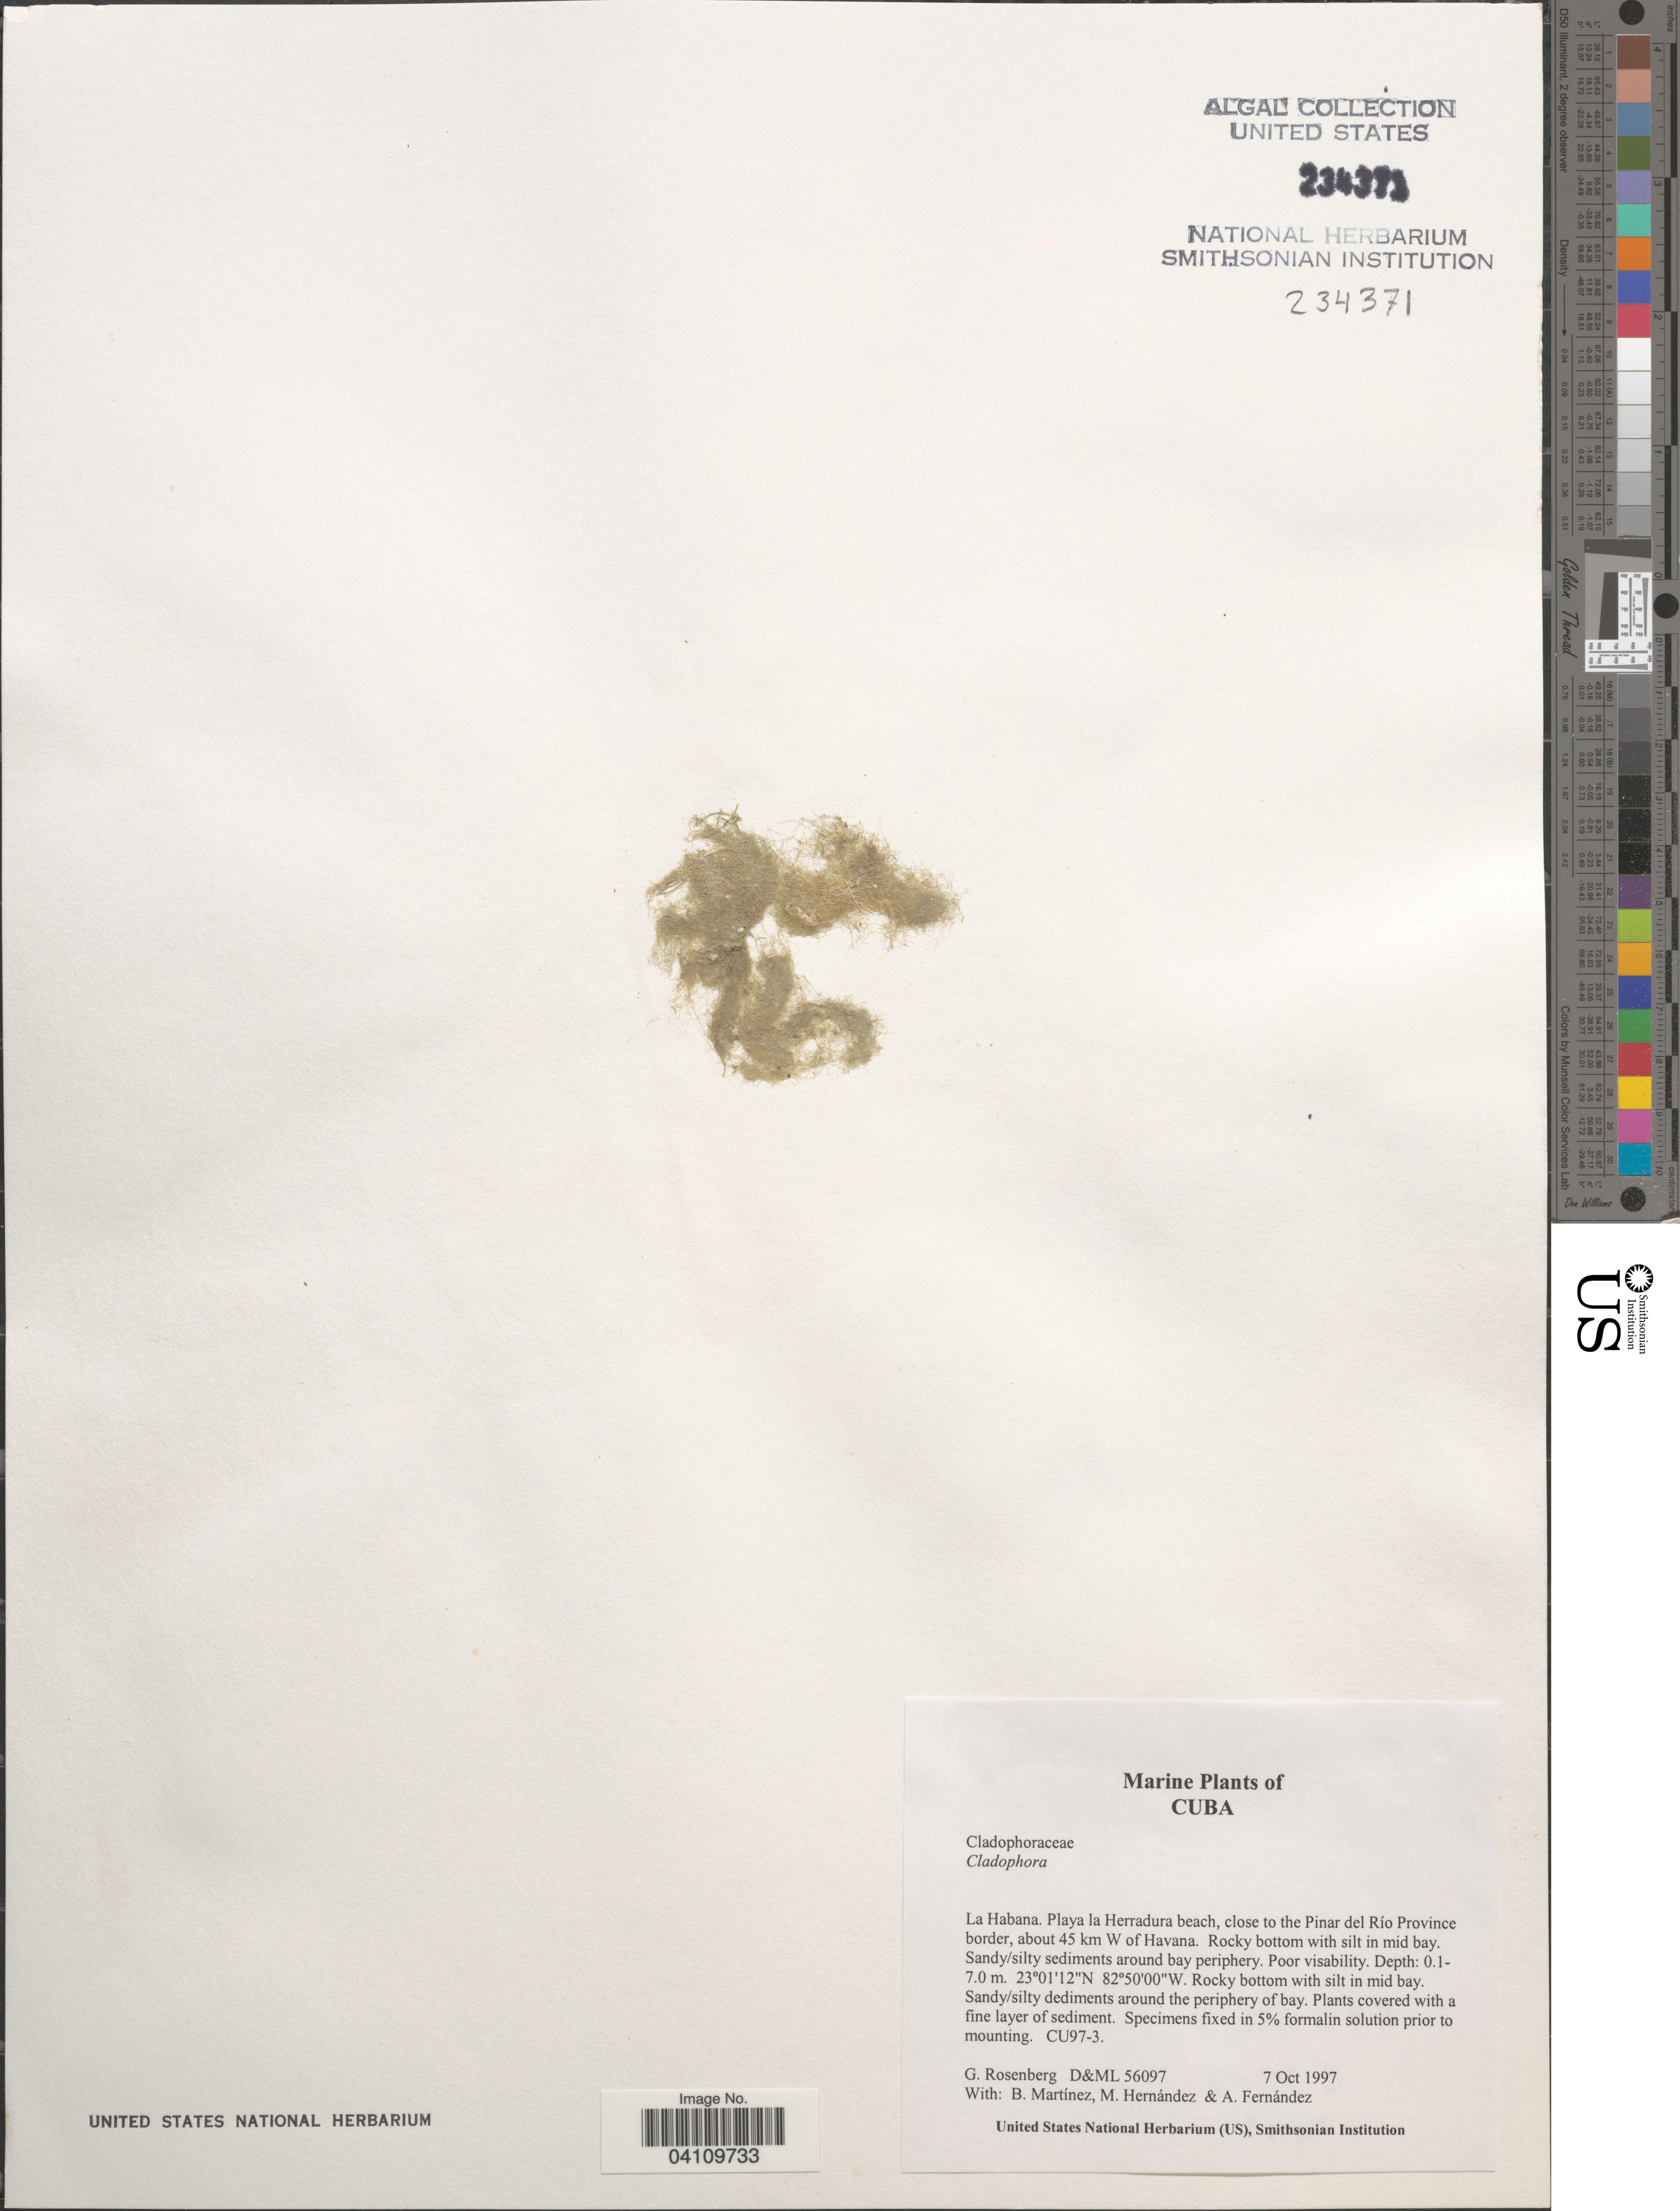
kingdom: Plantae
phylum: Chlorophyta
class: Ulvophyceae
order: Cladophorales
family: Cladophoraceae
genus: Cladophora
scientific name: Cladophora sp.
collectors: G. Rosenberg, B. Martinez, M. Hernandez & A. Fernández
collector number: D&ML 56097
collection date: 1997-10-07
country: Cuba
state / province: La Habana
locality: Playa la Herradura beach, close to the Pinar del Río Province border, about 45 km W of Havana. CU97-3.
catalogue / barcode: US 234371